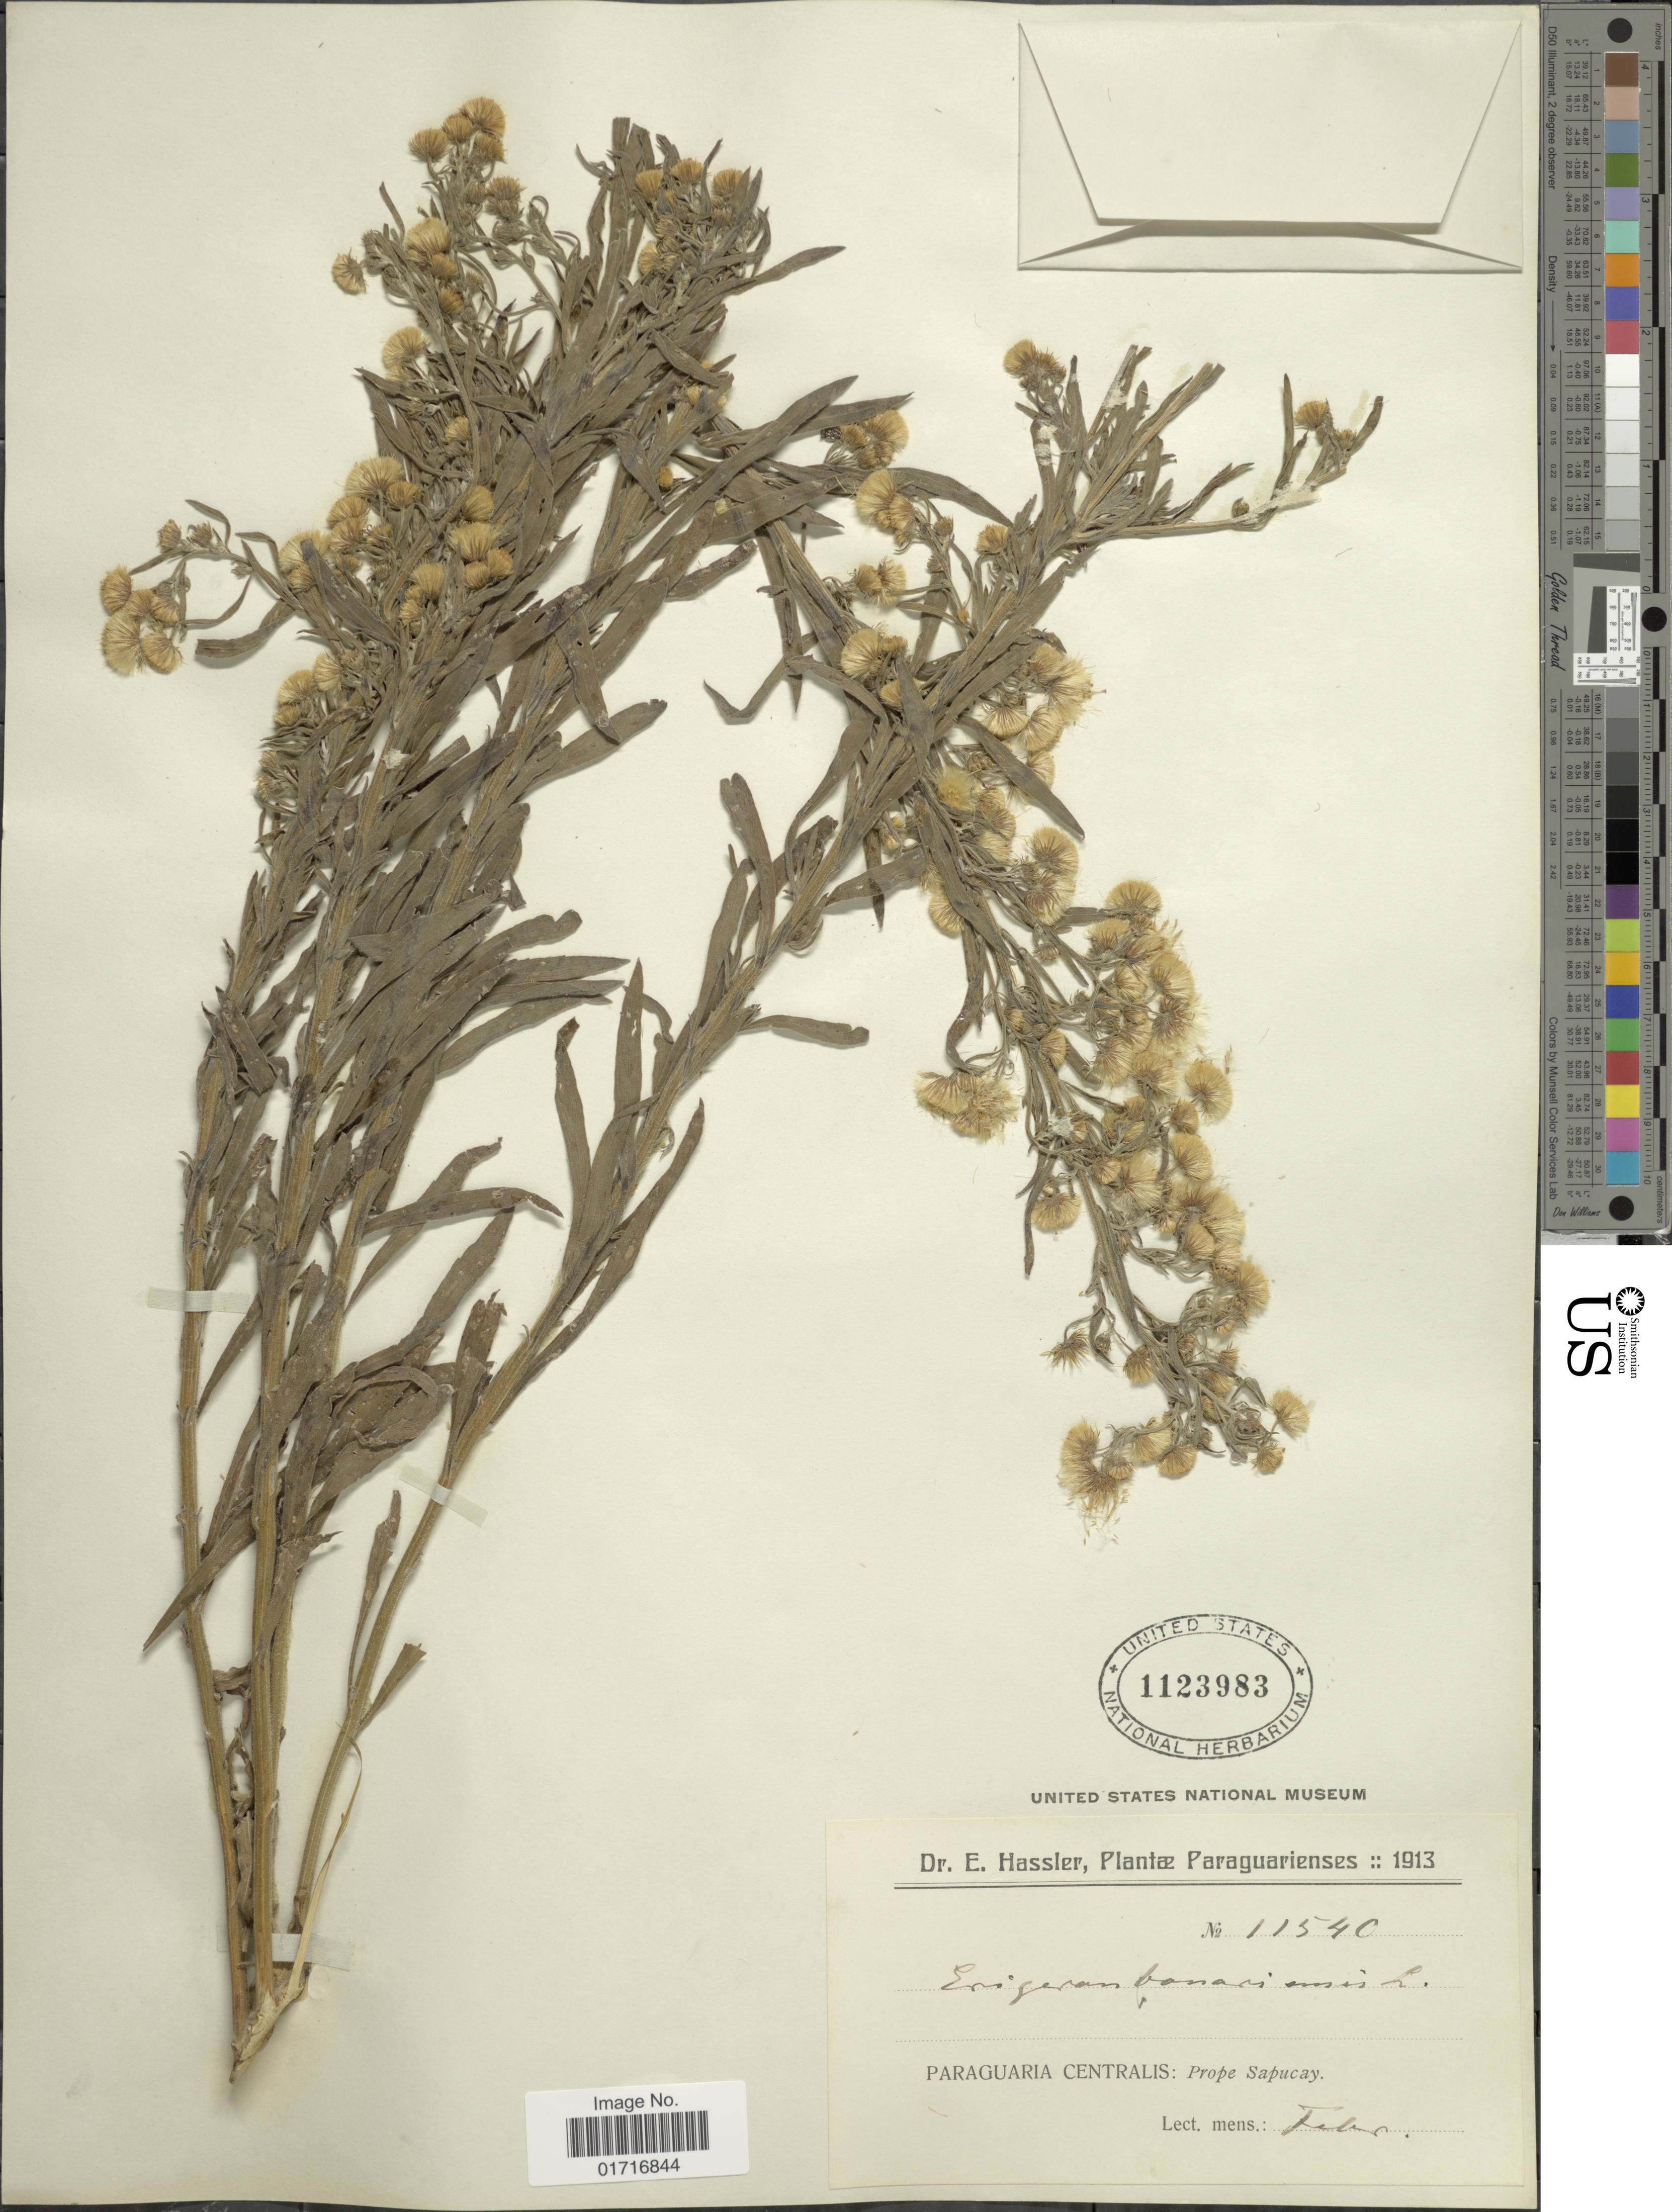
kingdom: Plantae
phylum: Tracheophyta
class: Magnoliopsida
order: Asterales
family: Asteraceae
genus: Conyza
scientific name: Conyza bonariensis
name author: (L.) Cronq.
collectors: E. Hassler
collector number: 11540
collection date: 1913-02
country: Paraguay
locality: Paraguaria Centralis: Prope Sapucay.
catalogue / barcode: US 1123983